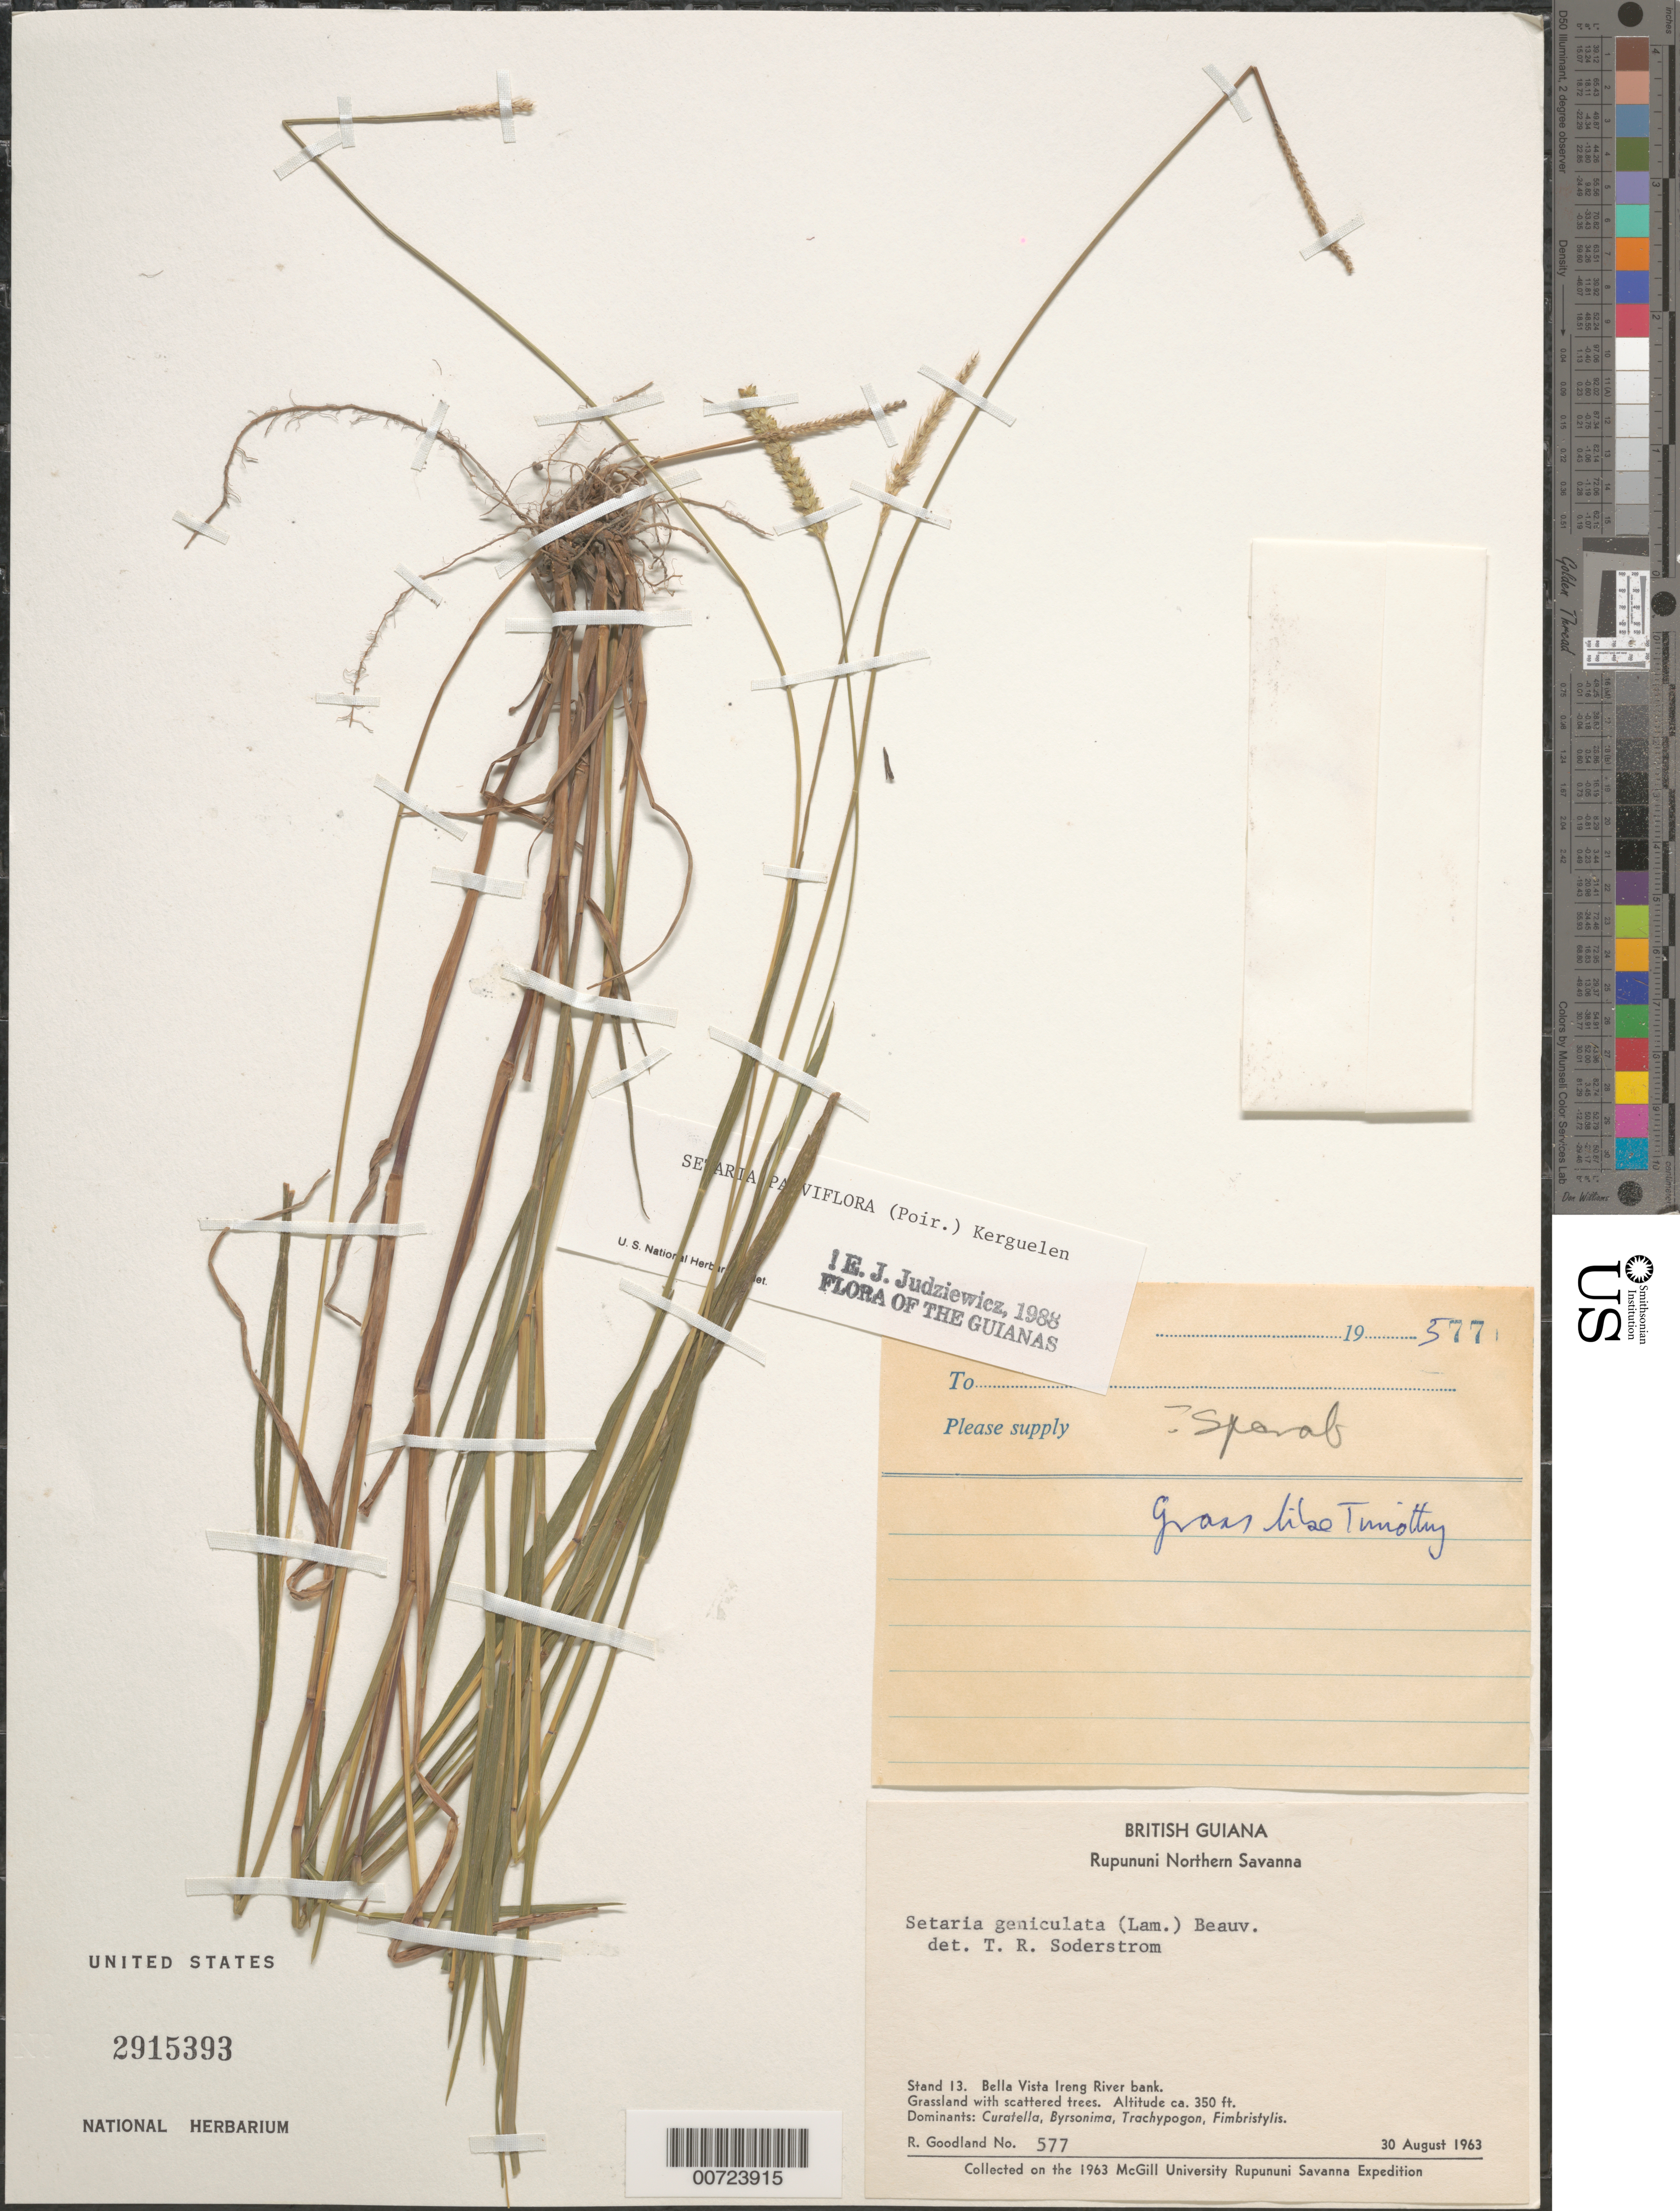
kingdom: Plantae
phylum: Tracheophyta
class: Liliopsida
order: Poales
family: Poaceae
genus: Setaria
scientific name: Setaria parviflora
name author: (Poir.) Kerguélen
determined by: Judziewicz, E. J.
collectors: R. Goodland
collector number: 577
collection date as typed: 30-Aug-63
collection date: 1963-08-30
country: Guyana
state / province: U. Takutu-U. Essequibo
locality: Rupununi Northern Savanna, Bella Vista, Ireng River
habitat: Grassland with scattered trees. Dominants: Curatella, Byrsonima, Trachypogon, Fimbristylis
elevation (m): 107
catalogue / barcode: US 2915393